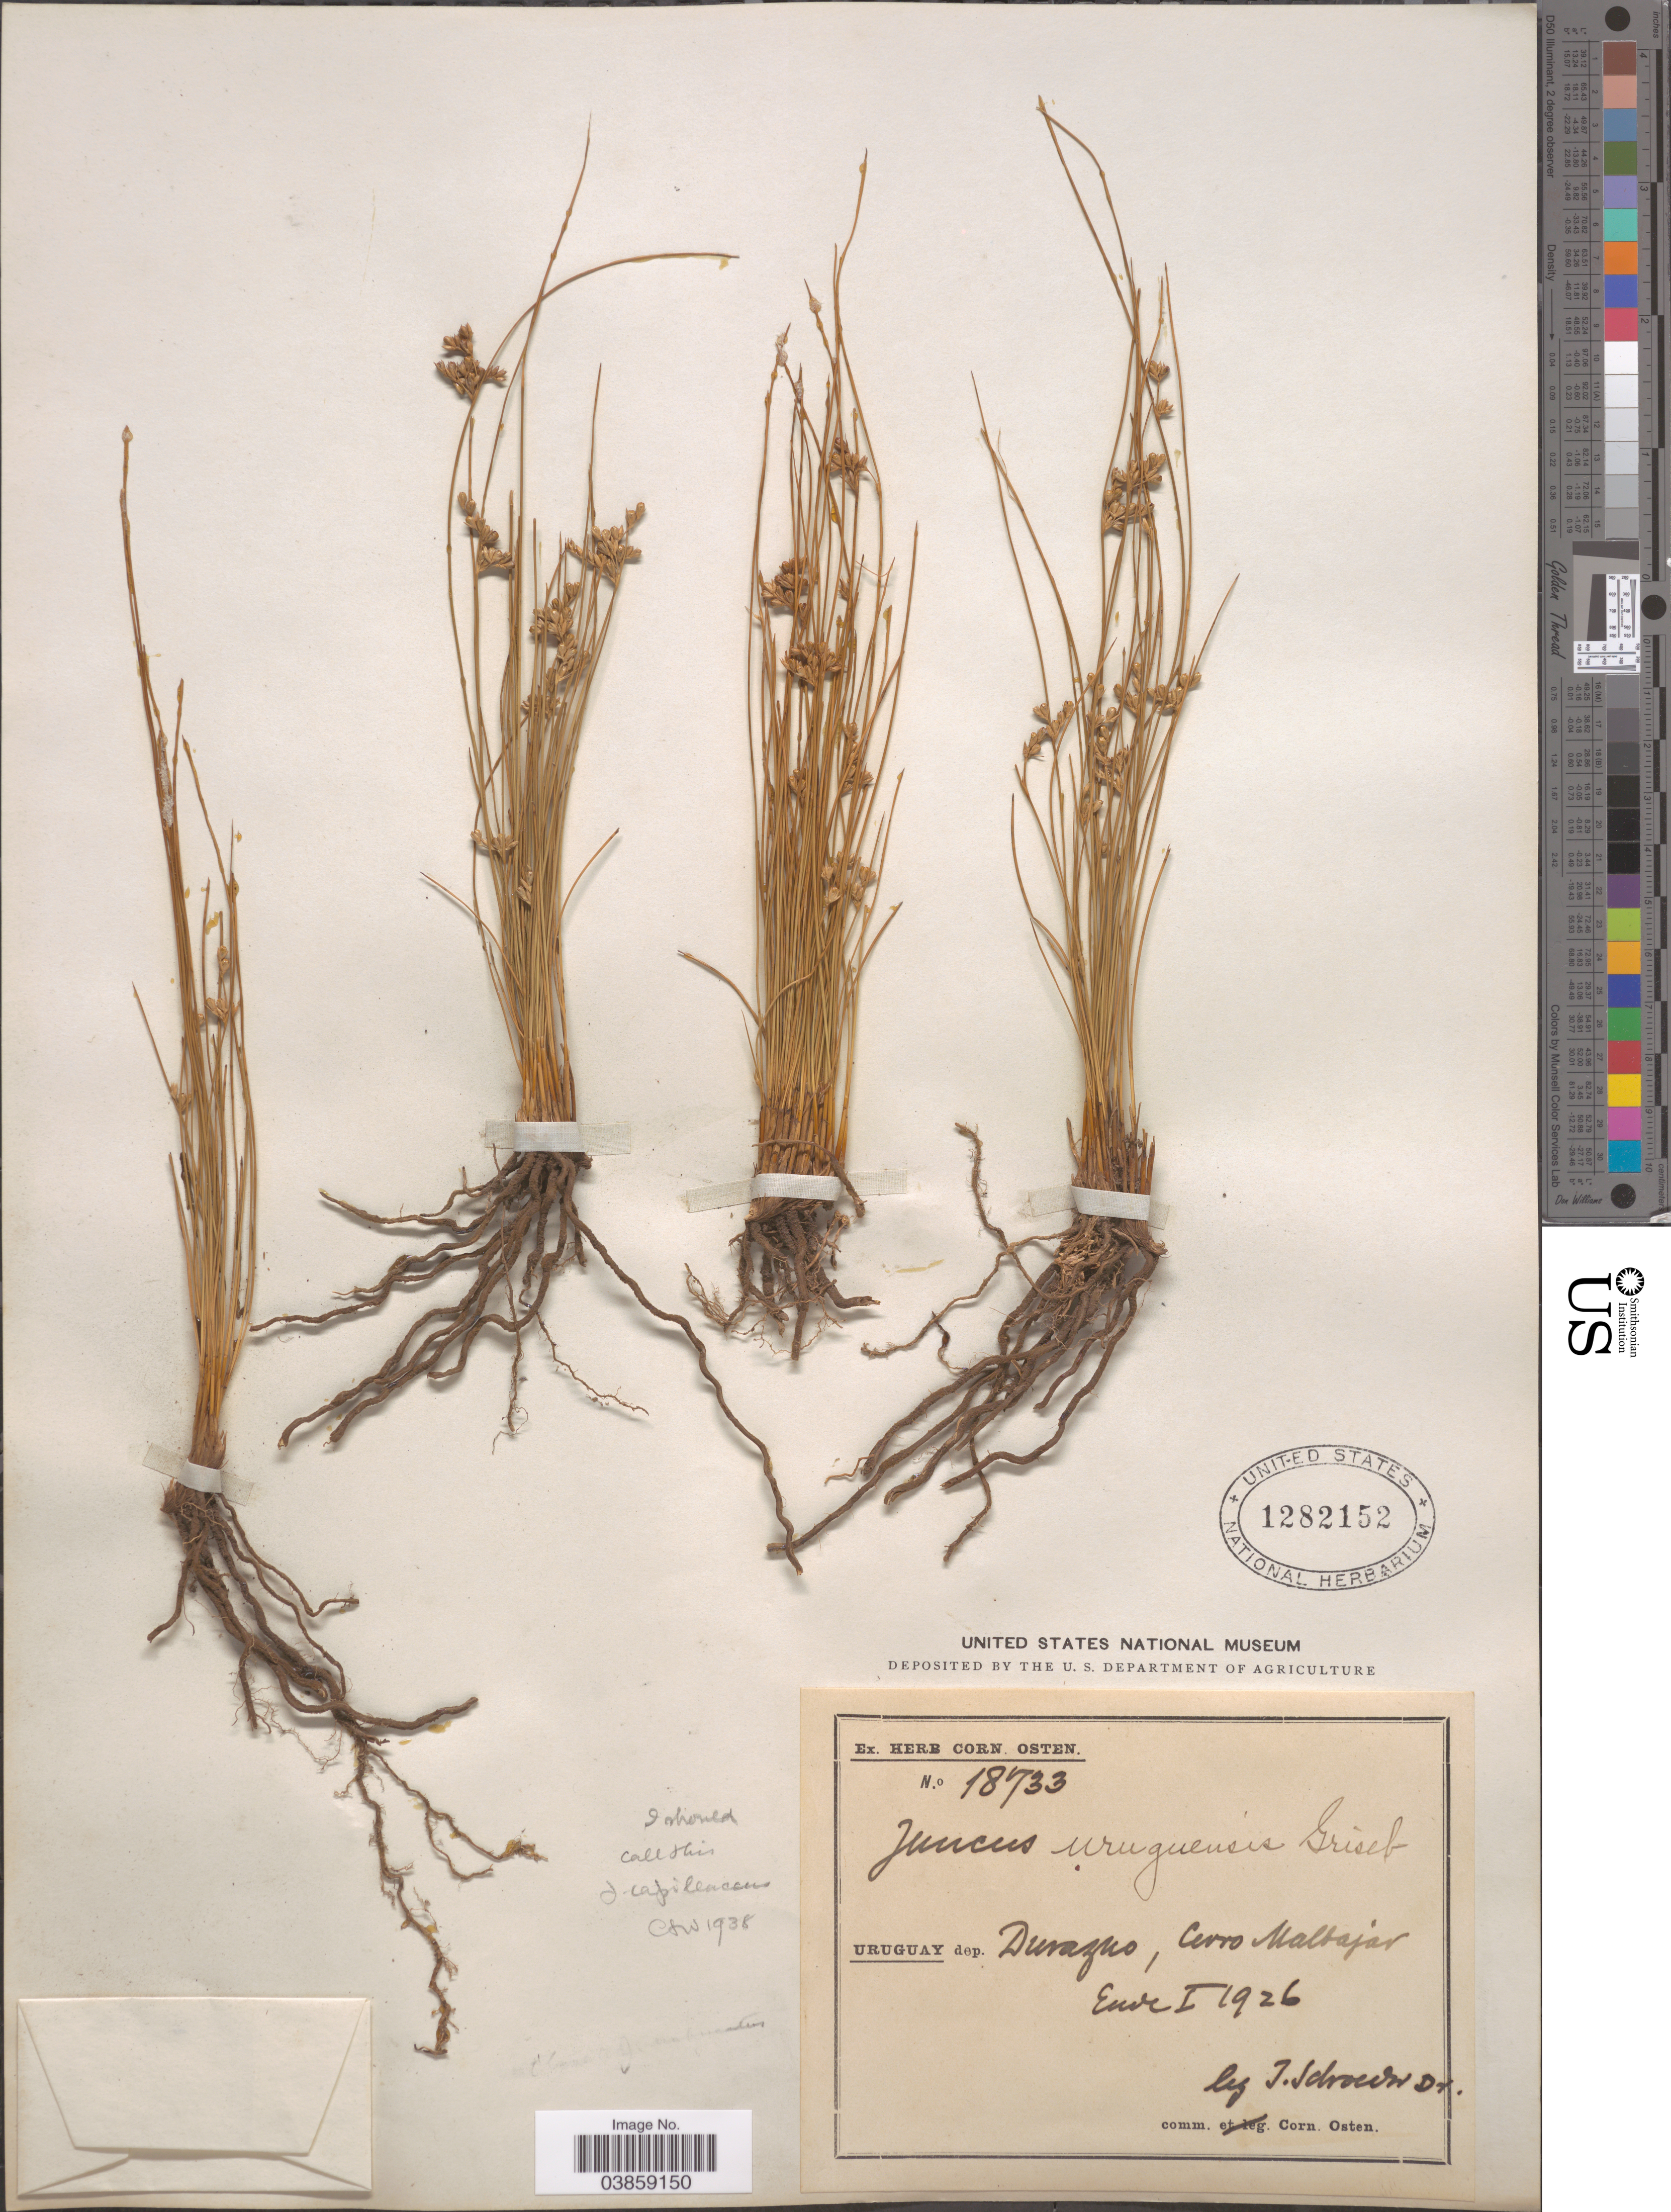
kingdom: Plantae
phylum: Tracheophyta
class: Liliopsida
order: Poales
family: Juncaceae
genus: Juncus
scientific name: Juncus capillaceus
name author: Lam.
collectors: J. Schroeder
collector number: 18733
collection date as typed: Ende I 1926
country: Uruguay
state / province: Durazno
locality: Dep. Durazno, Cerro Malbajar.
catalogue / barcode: US 1282152